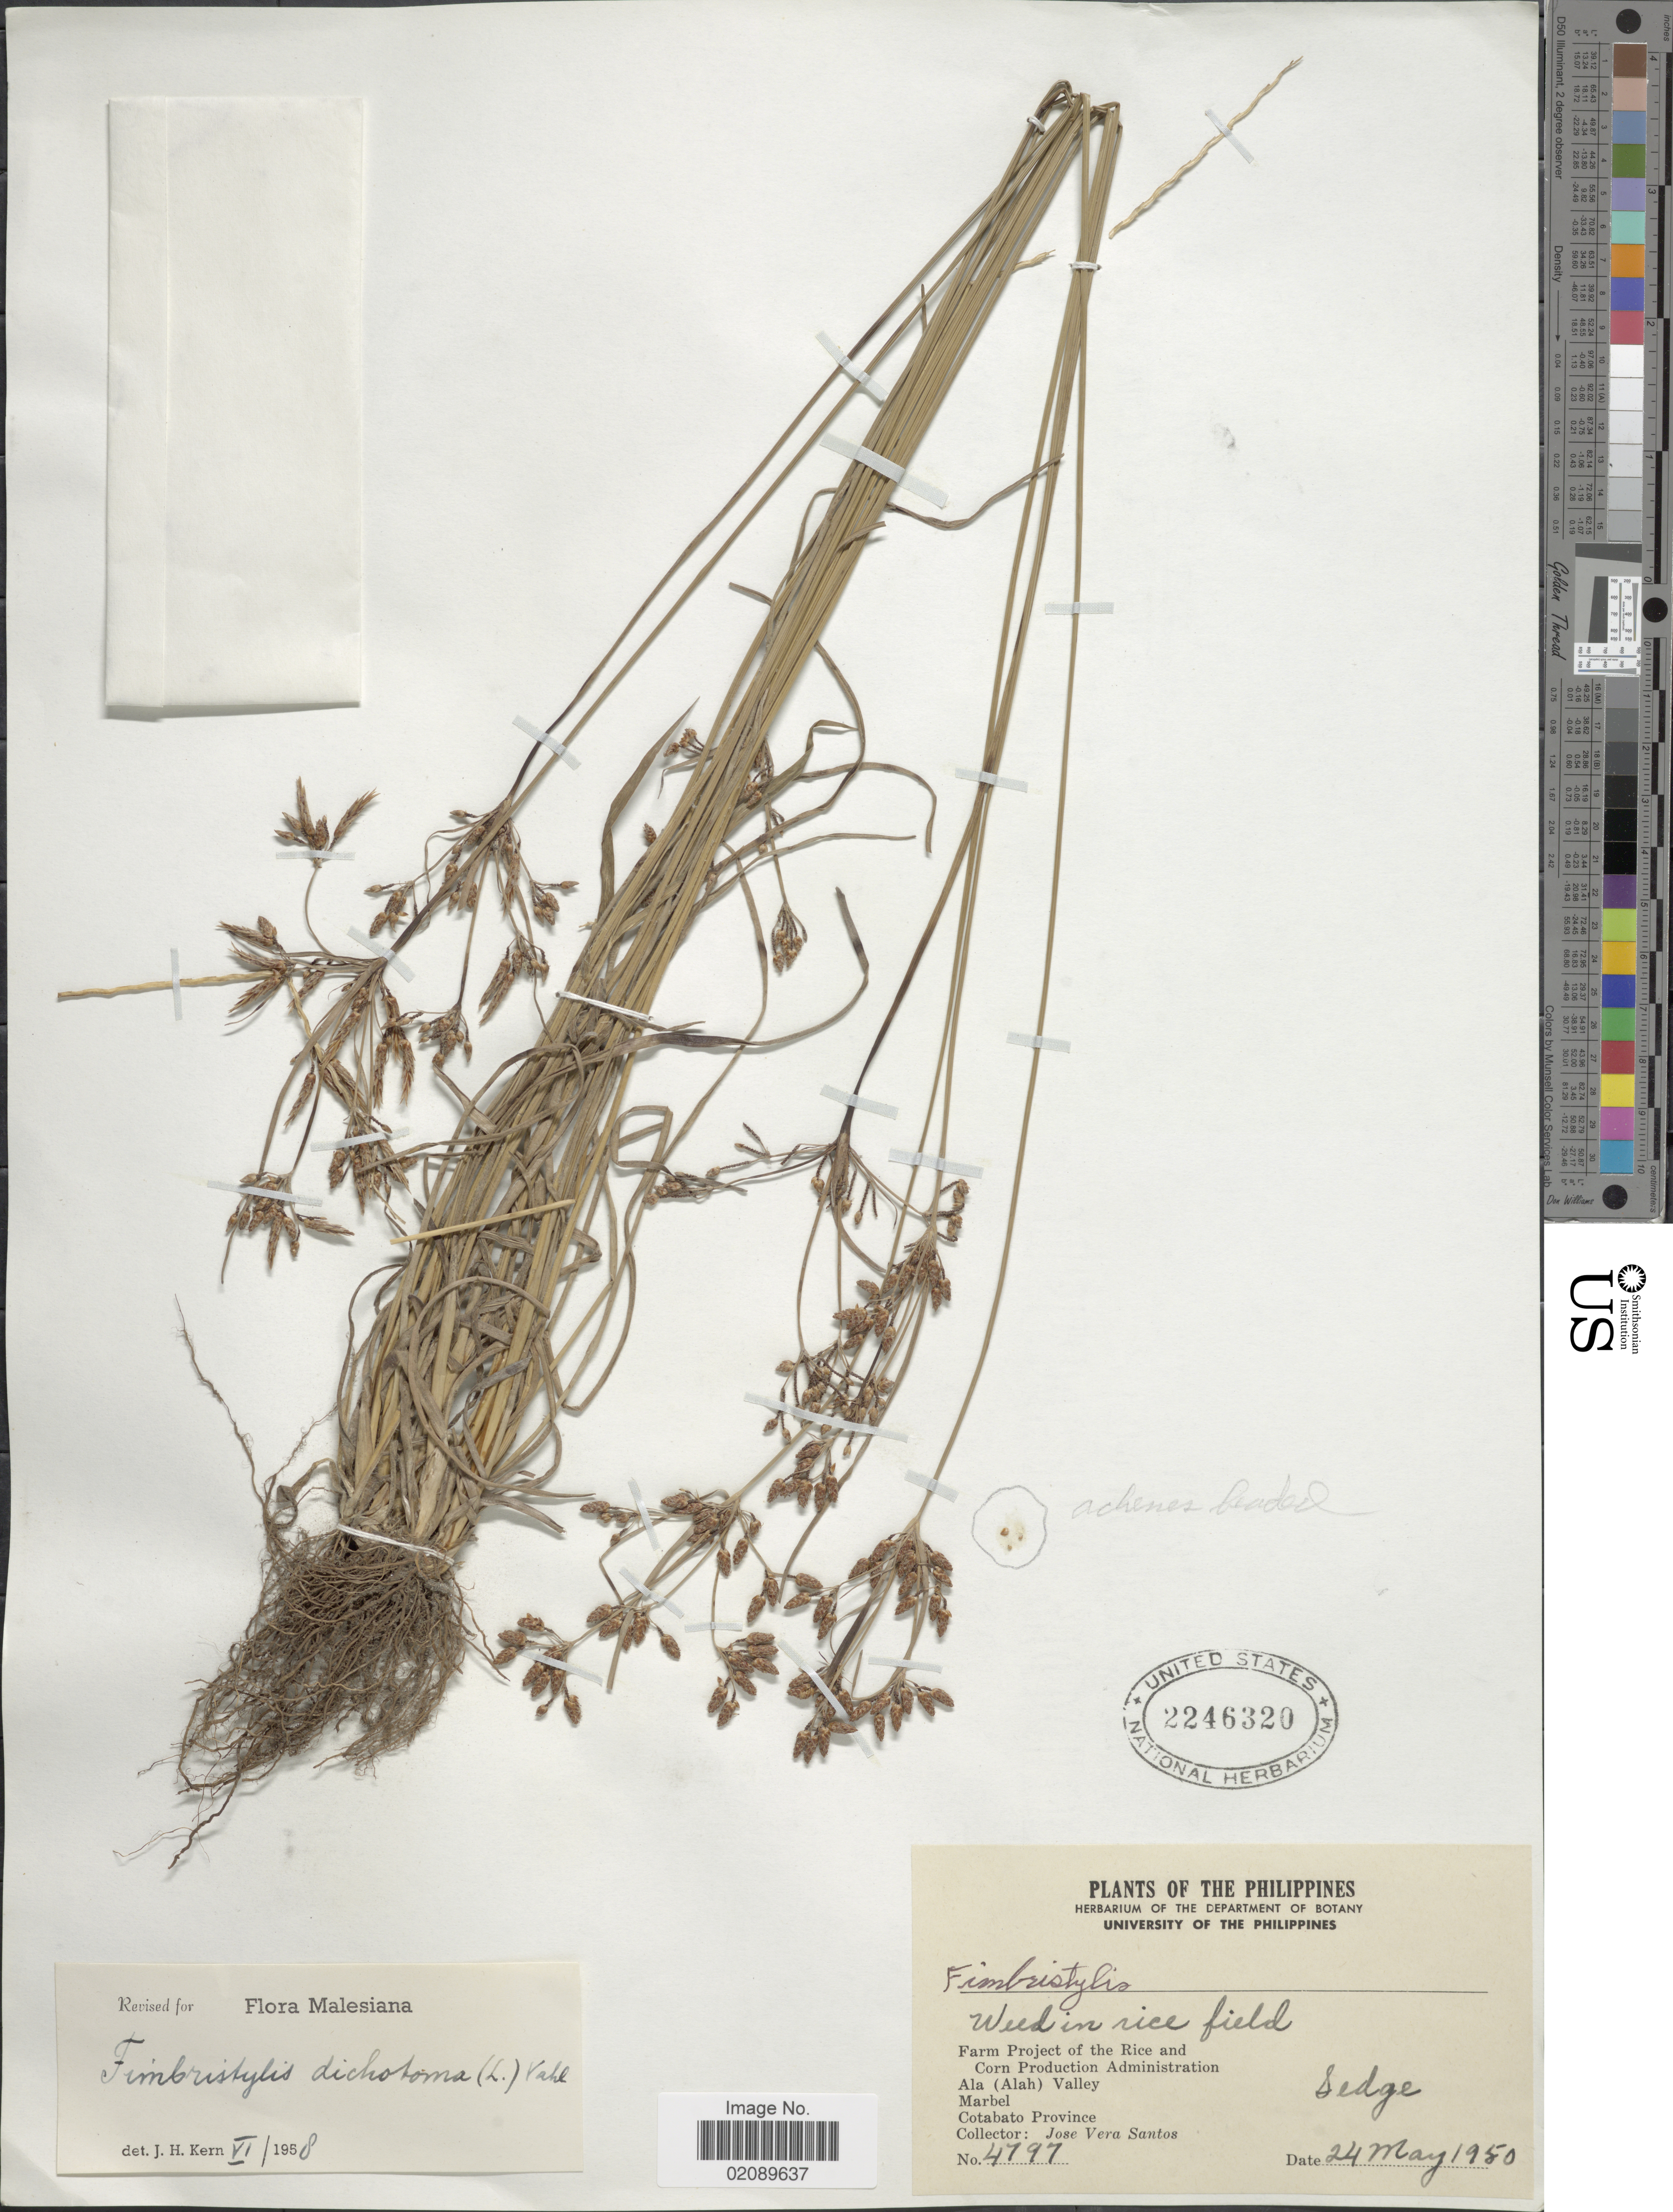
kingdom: Plantae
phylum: Tracheophyta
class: Liliopsida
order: Poales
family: Cyperaceae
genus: Fimbristylis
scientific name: Fimbristylis dichotoma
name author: (L.) Vahl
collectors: J. Santos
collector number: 4797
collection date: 1950-05-24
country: Philippines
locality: Farm Project of the Rice and Corn Production Administration, Ala (Alah) Valley, Marbel, Cotabato Province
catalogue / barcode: US 2246320